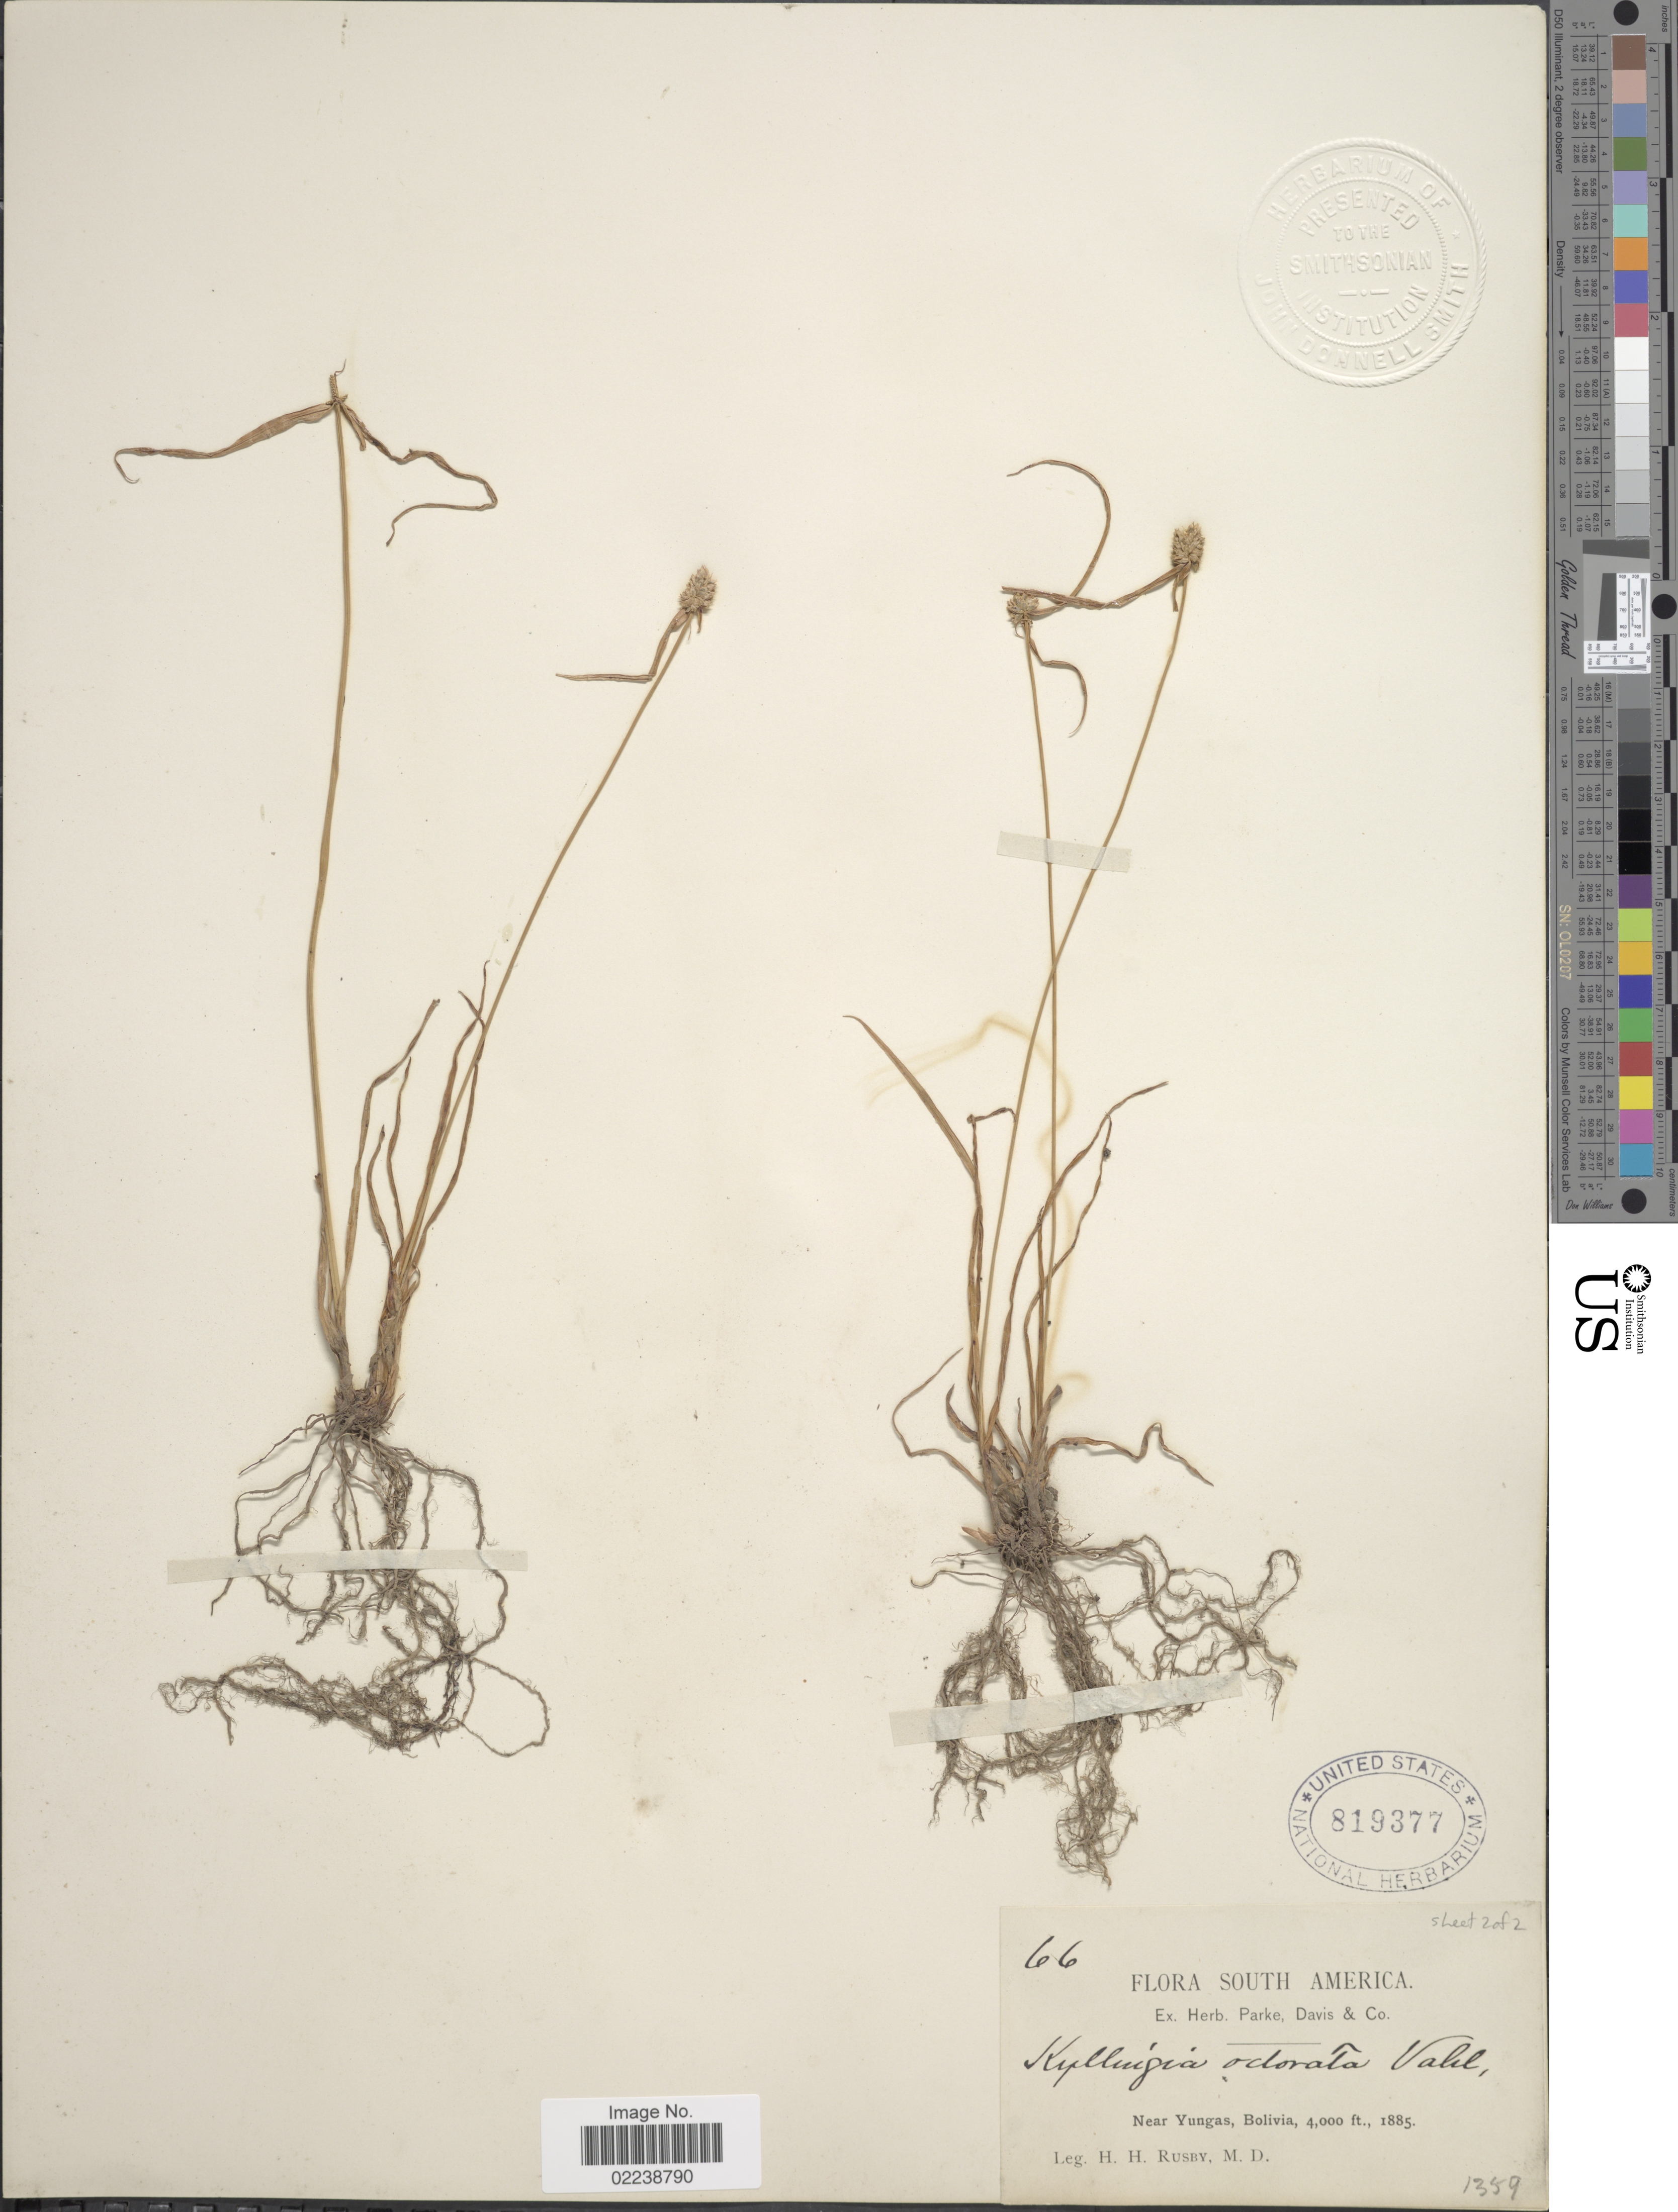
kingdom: Plantae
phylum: Tracheophyta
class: Liliopsida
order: Poales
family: Cyperaceae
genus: Cyperus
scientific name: Cyperus sesquiflorus subsp. sesquiflorus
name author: (Torr.) Mattf. & Kük.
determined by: Strong, M. T., (US), Smithsonian Institution - National Museum of Natural History (UNITED STATES)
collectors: H. H. Rusby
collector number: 66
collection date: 1885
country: Bolivia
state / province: La Paz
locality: Near Yungas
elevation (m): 1219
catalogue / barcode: US 819377